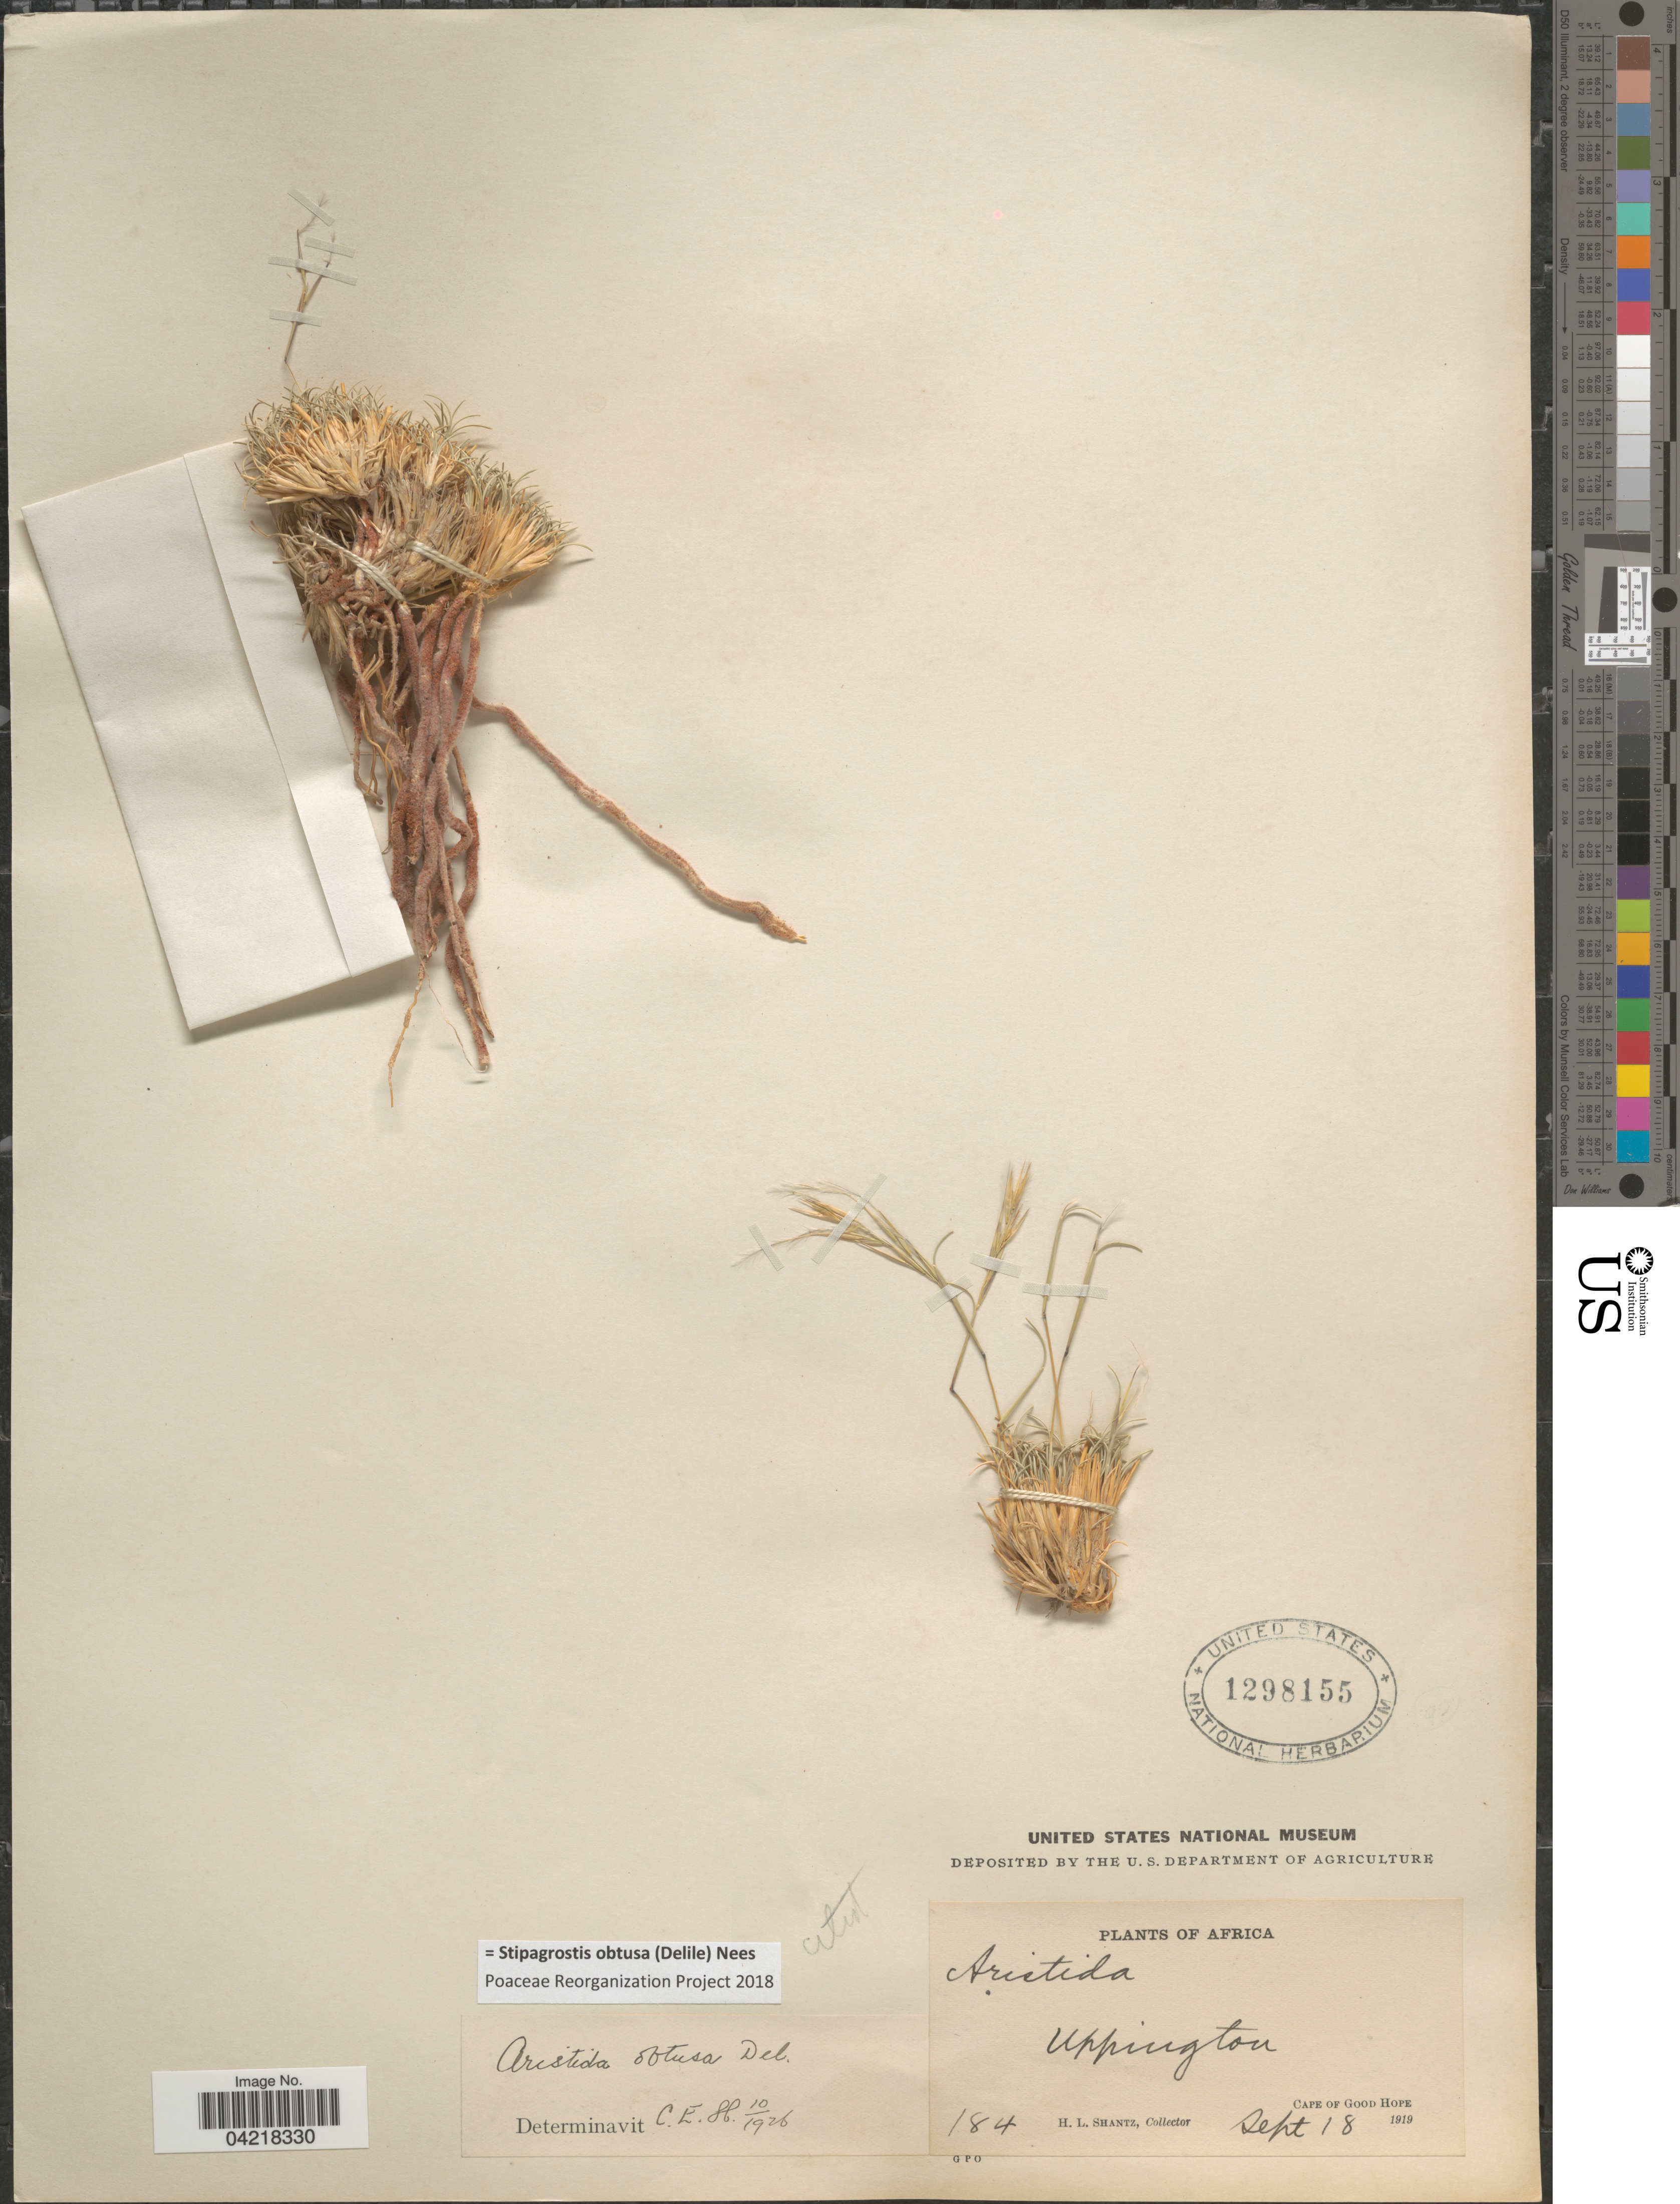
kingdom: Plantae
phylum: Tracheophyta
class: Liliopsida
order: Poales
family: Poaceae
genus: Stipagrostis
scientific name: Stipagrostis obtusa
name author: (Delile) Nees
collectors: H. Shantz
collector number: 184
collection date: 1919-09-18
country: South Africa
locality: Africa. Uppington. Cape of Good Hope.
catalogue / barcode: US 1298155